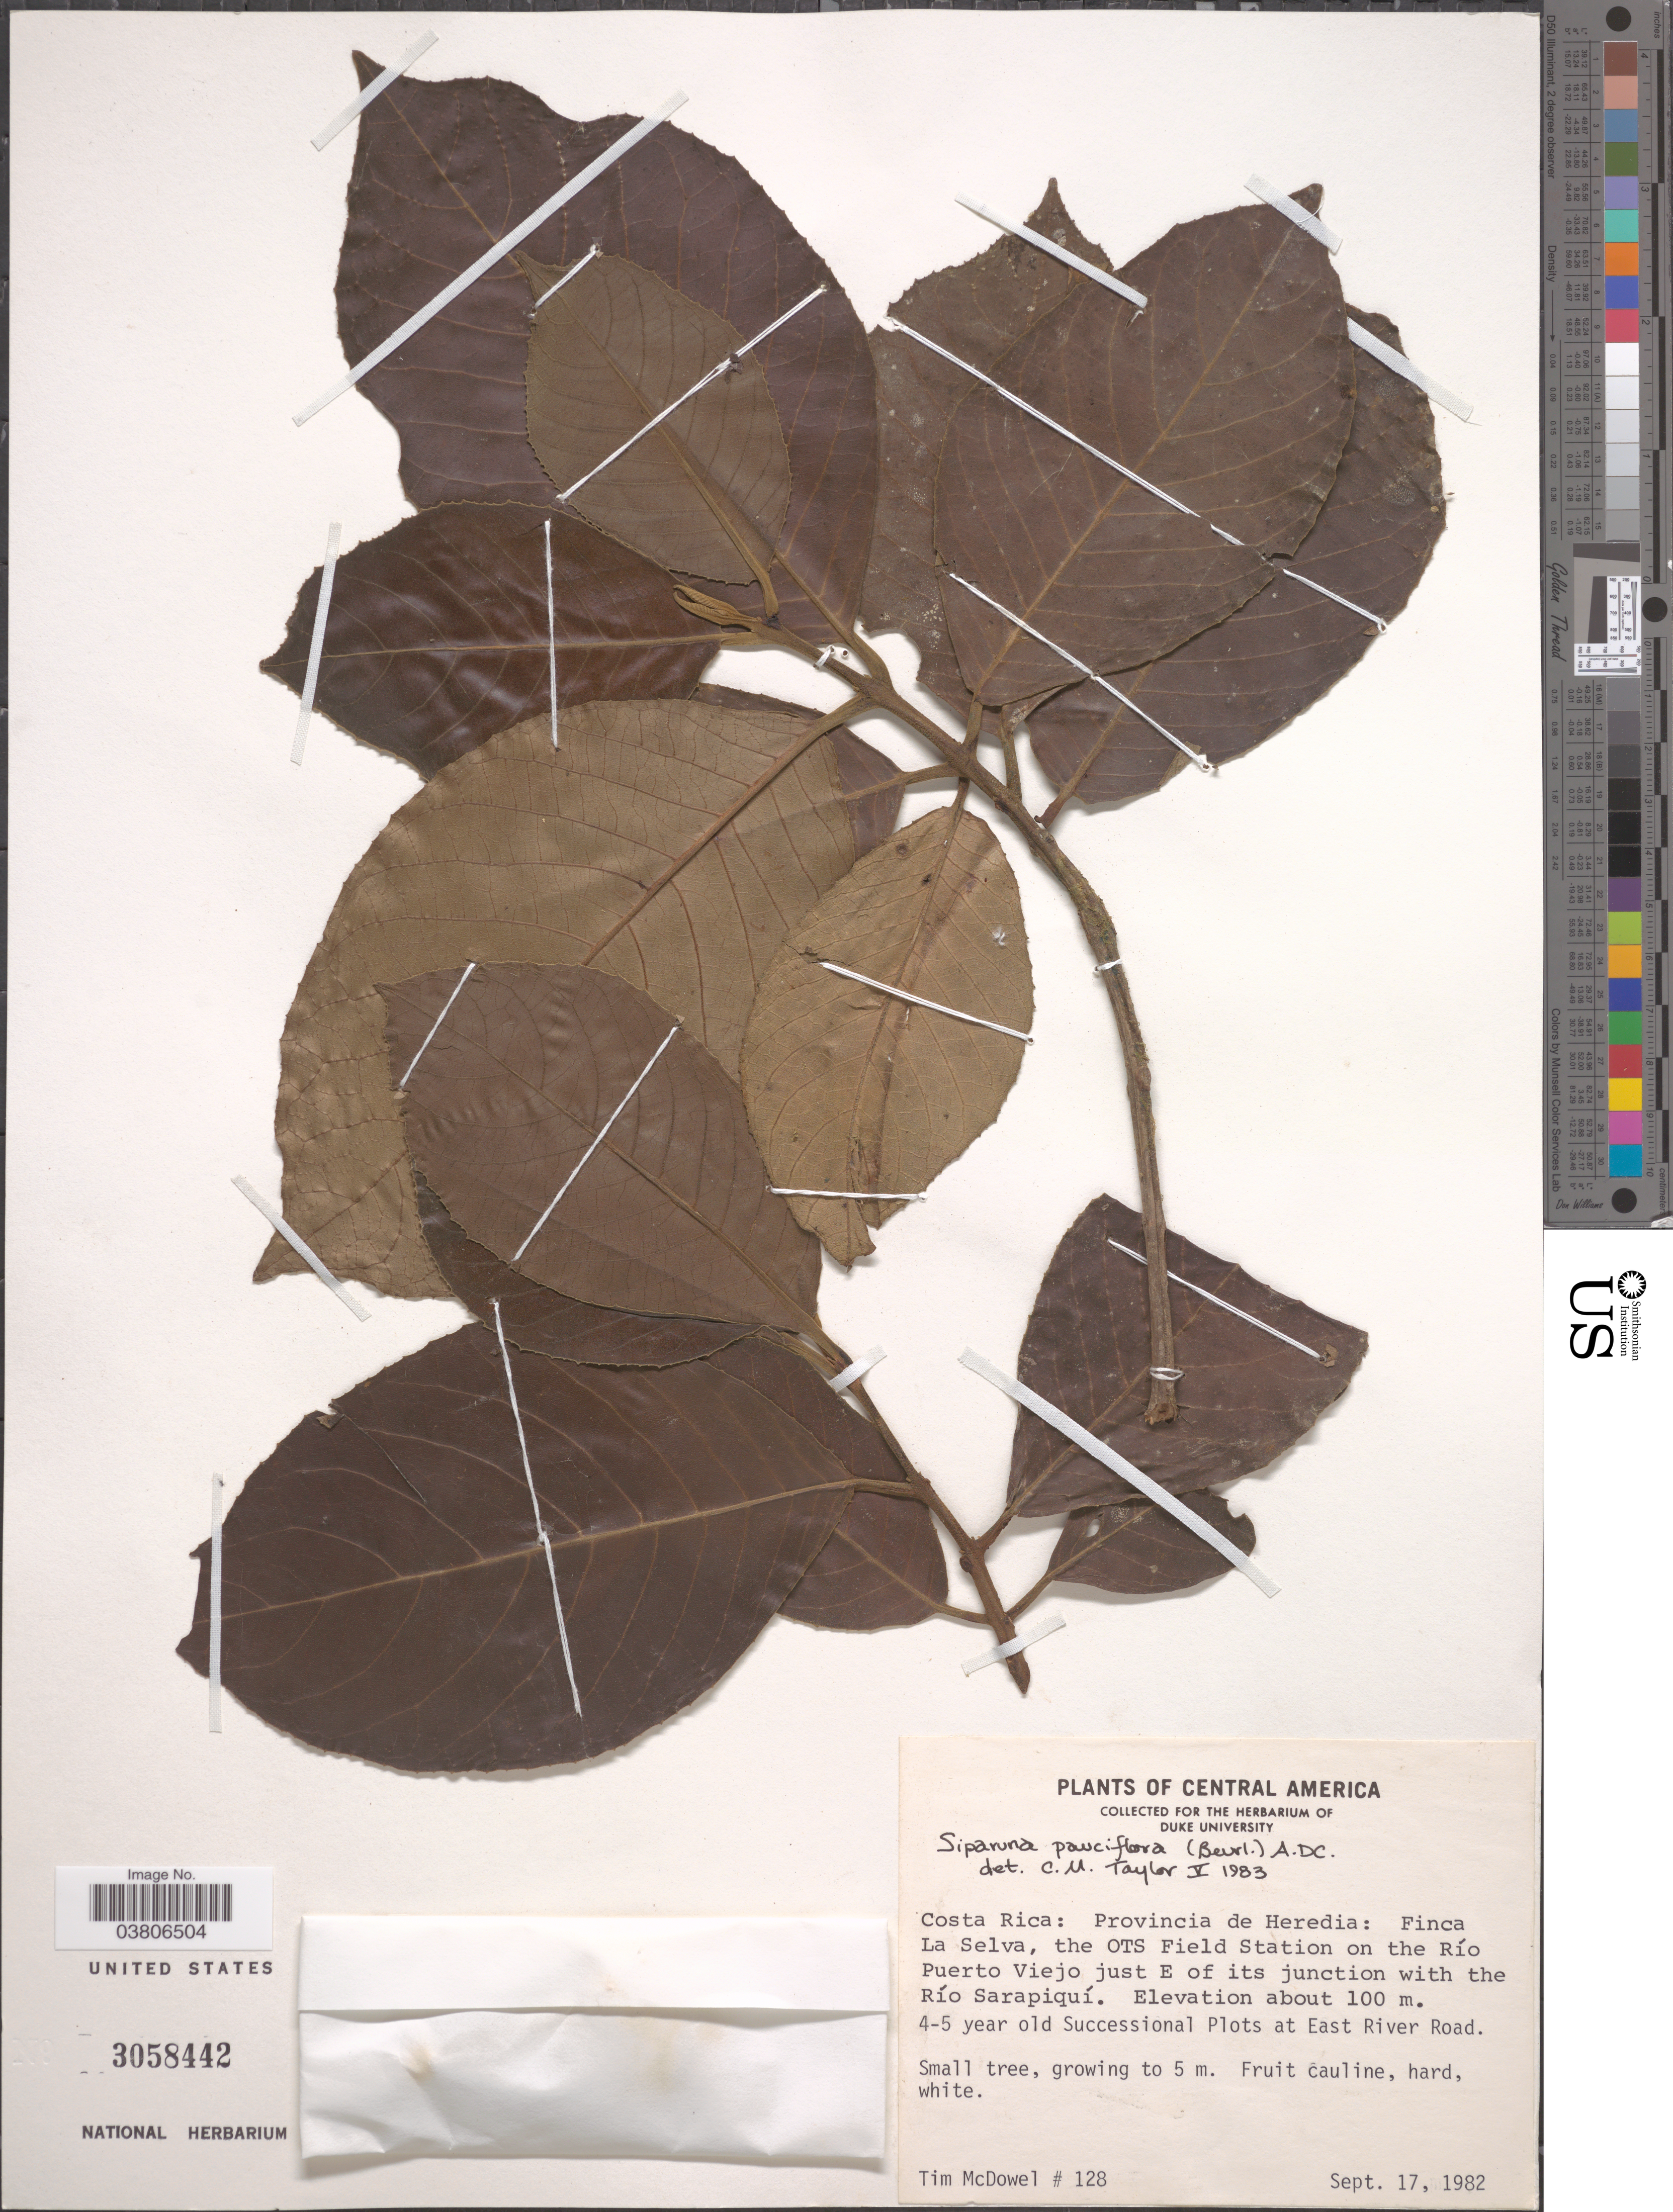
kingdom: Plantae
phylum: Tracheophyta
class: Magnoliopsida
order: Laurales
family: Siparunaceae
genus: Siparuna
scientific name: Siparuna pauciflora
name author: (Beurling) A. DC.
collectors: T. McDowell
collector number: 128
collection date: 1982-09-17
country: Costa Rica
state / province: Heredia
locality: Finca La Selva, the OTS Field Station on the Río Puerto Viejo just E of its junction with the Río Sarapiquí. 4-5 year old Successional Plots at East River Road.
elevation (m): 100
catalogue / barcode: US 3058442